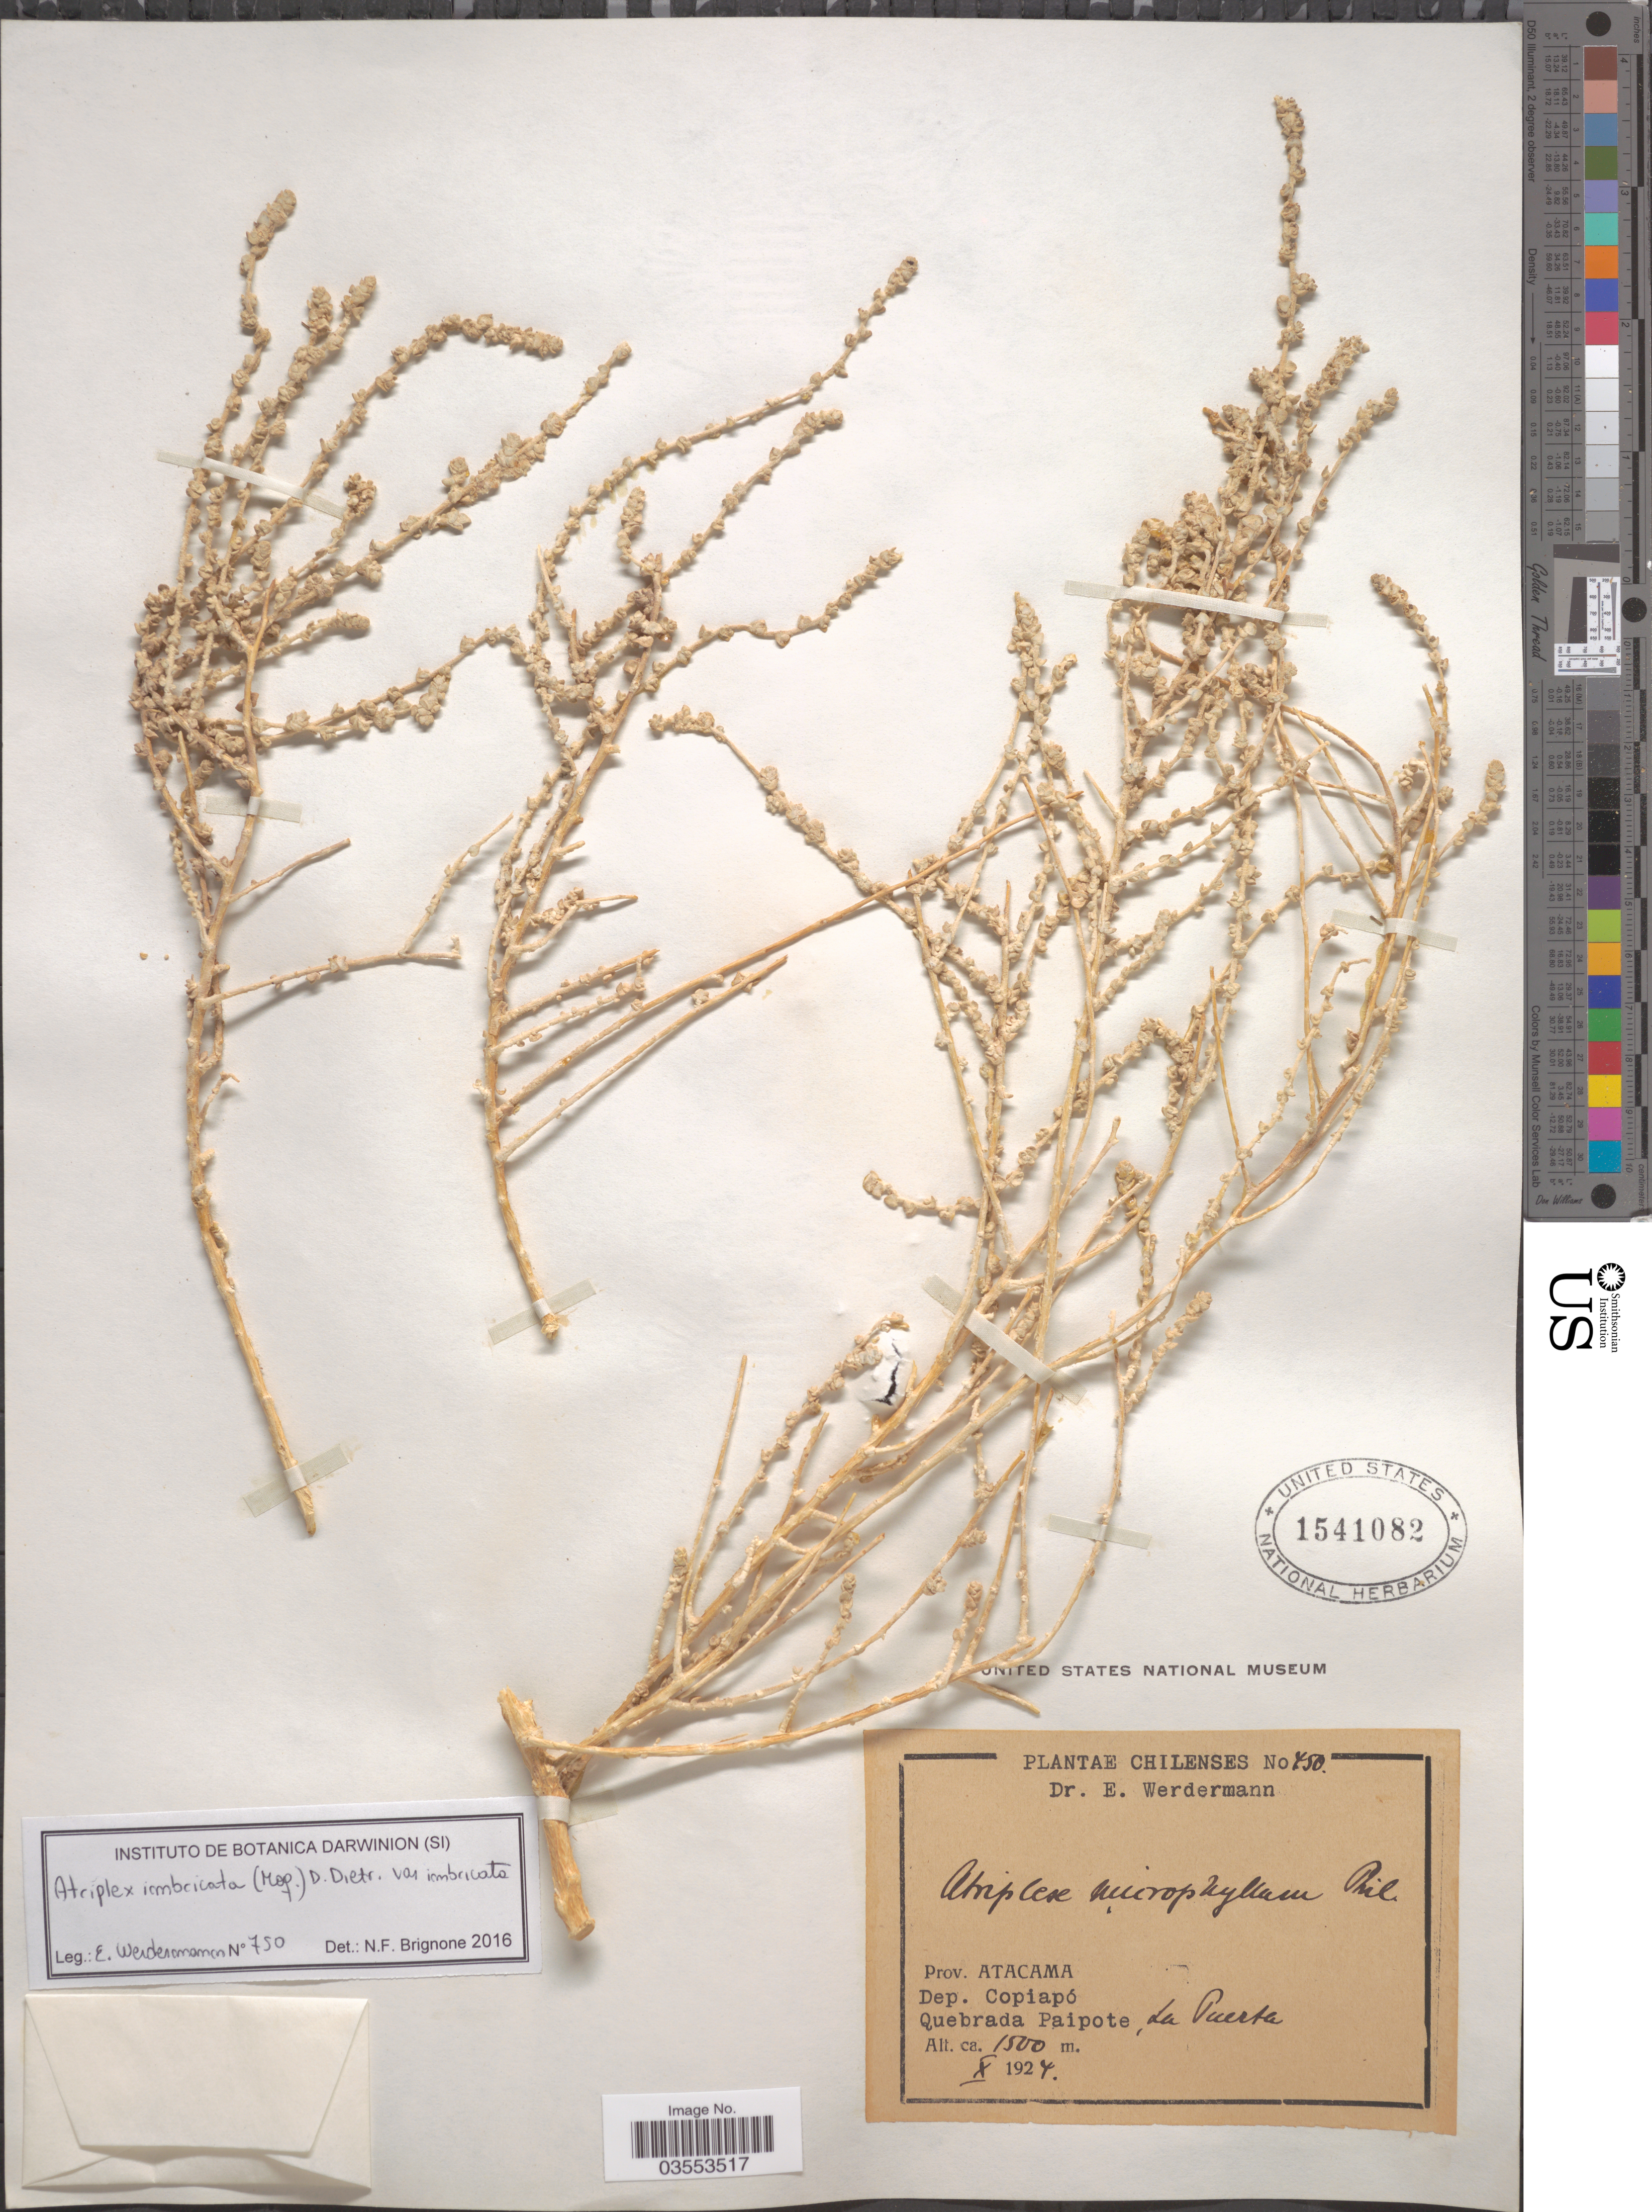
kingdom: Plantae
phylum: Tracheophyta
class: Magnoliopsida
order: Caryophyllales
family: Amaranthaceae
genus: Atriplex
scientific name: Atriplex microphylla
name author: Willd.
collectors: E. Werdermann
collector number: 450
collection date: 1924-10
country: Chile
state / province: Atacama (III)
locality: Prov. Atacama. Dep. Copiapó. Quebrada Paipote, La Puerta.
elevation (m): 1500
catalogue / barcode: US 1541082